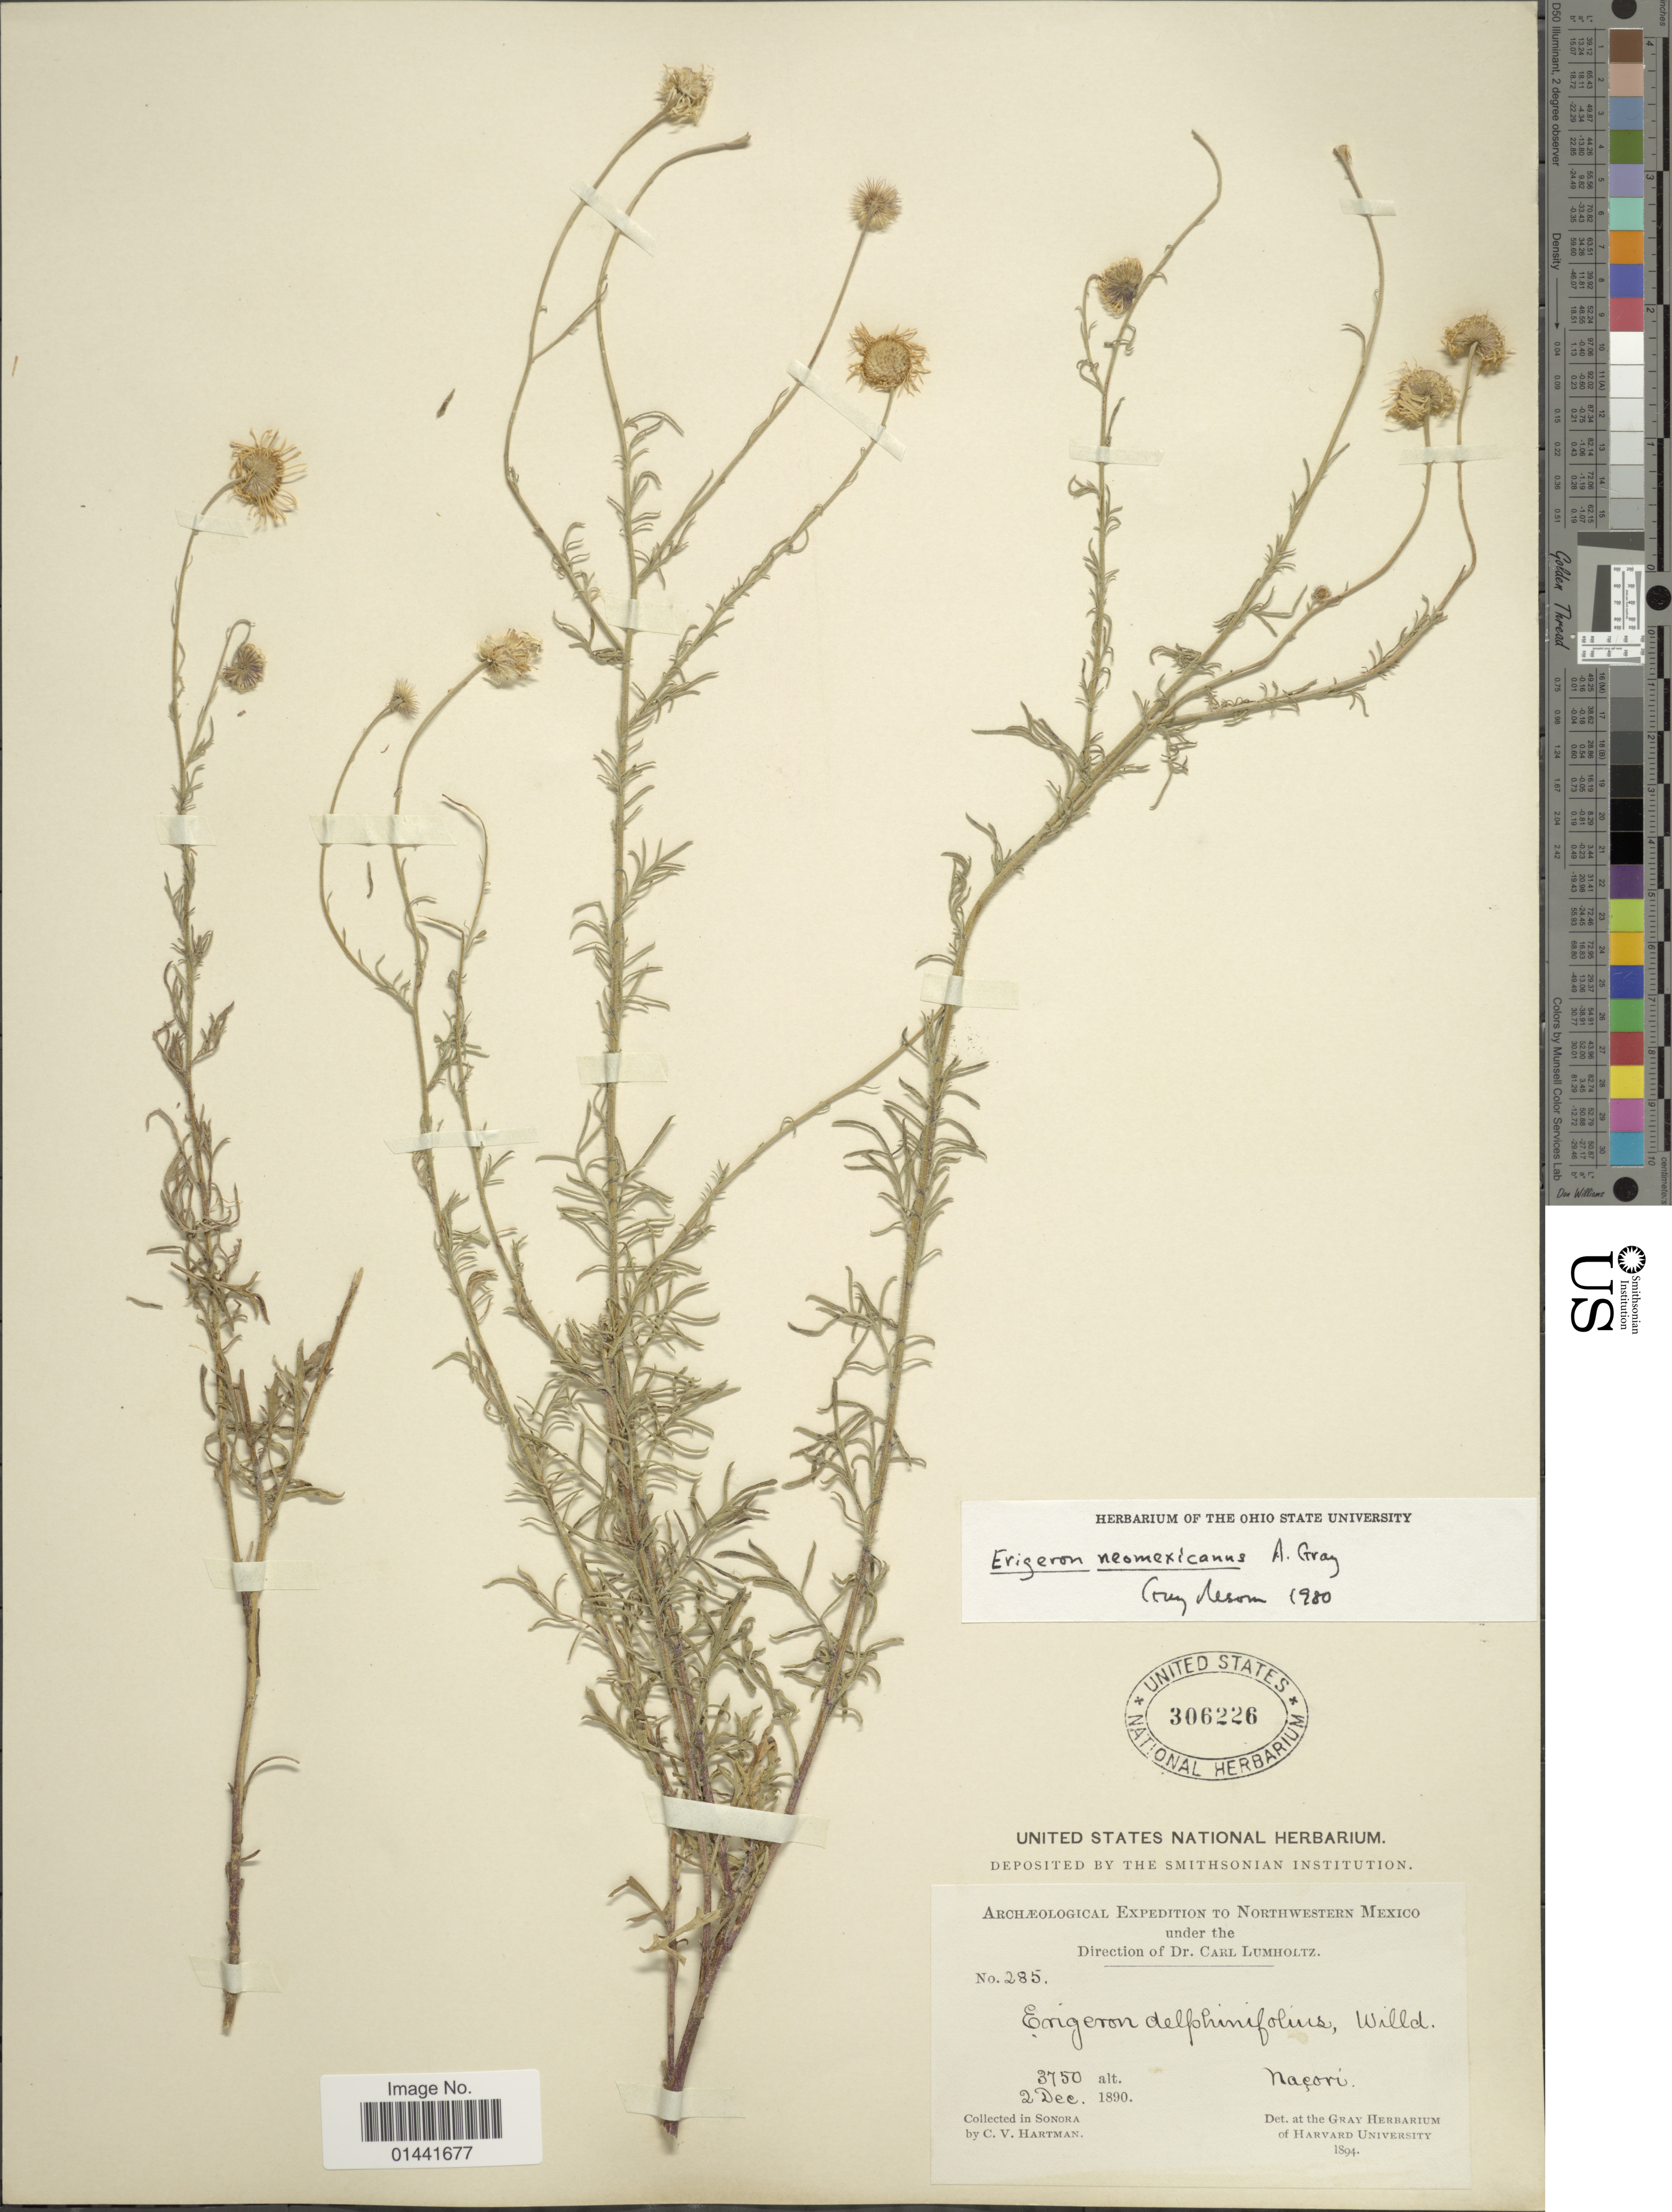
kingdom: Plantae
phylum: Tracheophyta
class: Magnoliopsida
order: Asterales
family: Asteraceae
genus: Erigeron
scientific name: Erigeron neomexicanus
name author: A. Gray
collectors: C. V. Hartman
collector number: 285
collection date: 1890-12-02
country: Mexico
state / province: Sonora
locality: Northwestern Mexico, Naçori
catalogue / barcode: US 306226